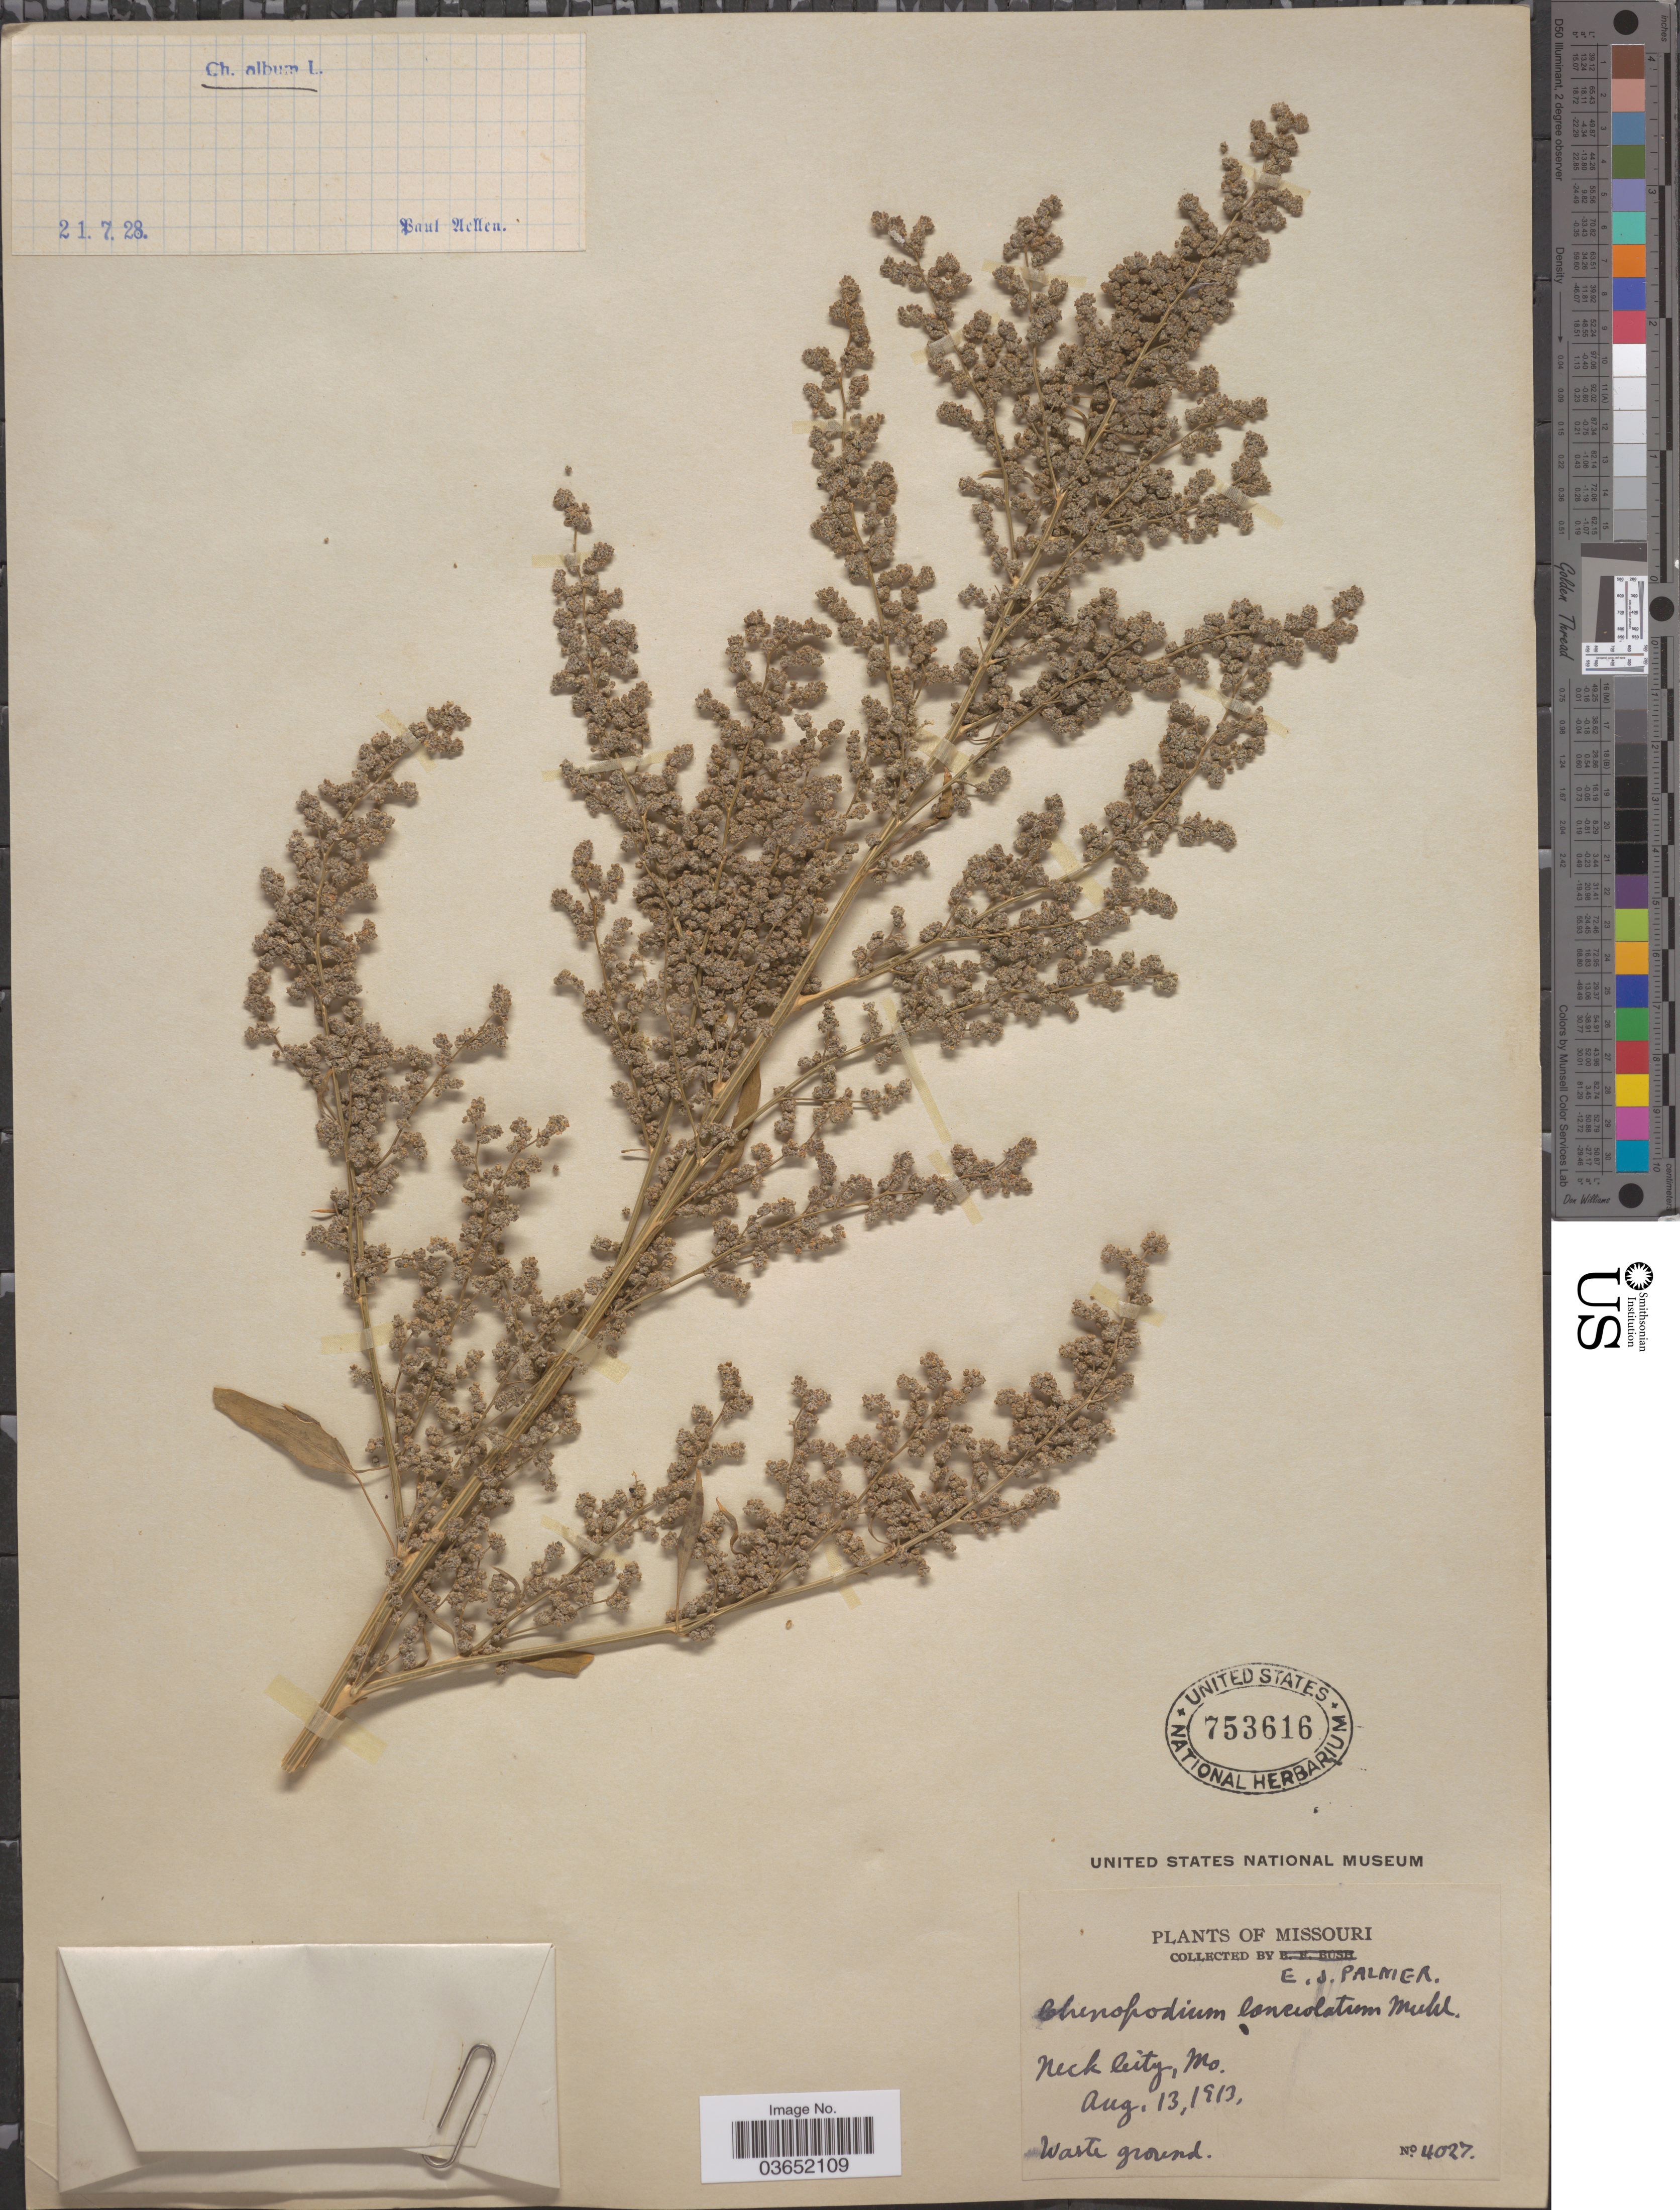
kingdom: Plantae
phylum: Tracheophyta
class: Magnoliopsida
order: Caryophyllales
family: Amaranthaceae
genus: Chenopodium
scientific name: Chenopodium album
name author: L.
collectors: E. J. Palmer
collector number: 4027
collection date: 1913-08-13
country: United States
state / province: Missouri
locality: Neck City.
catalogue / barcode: US 753616